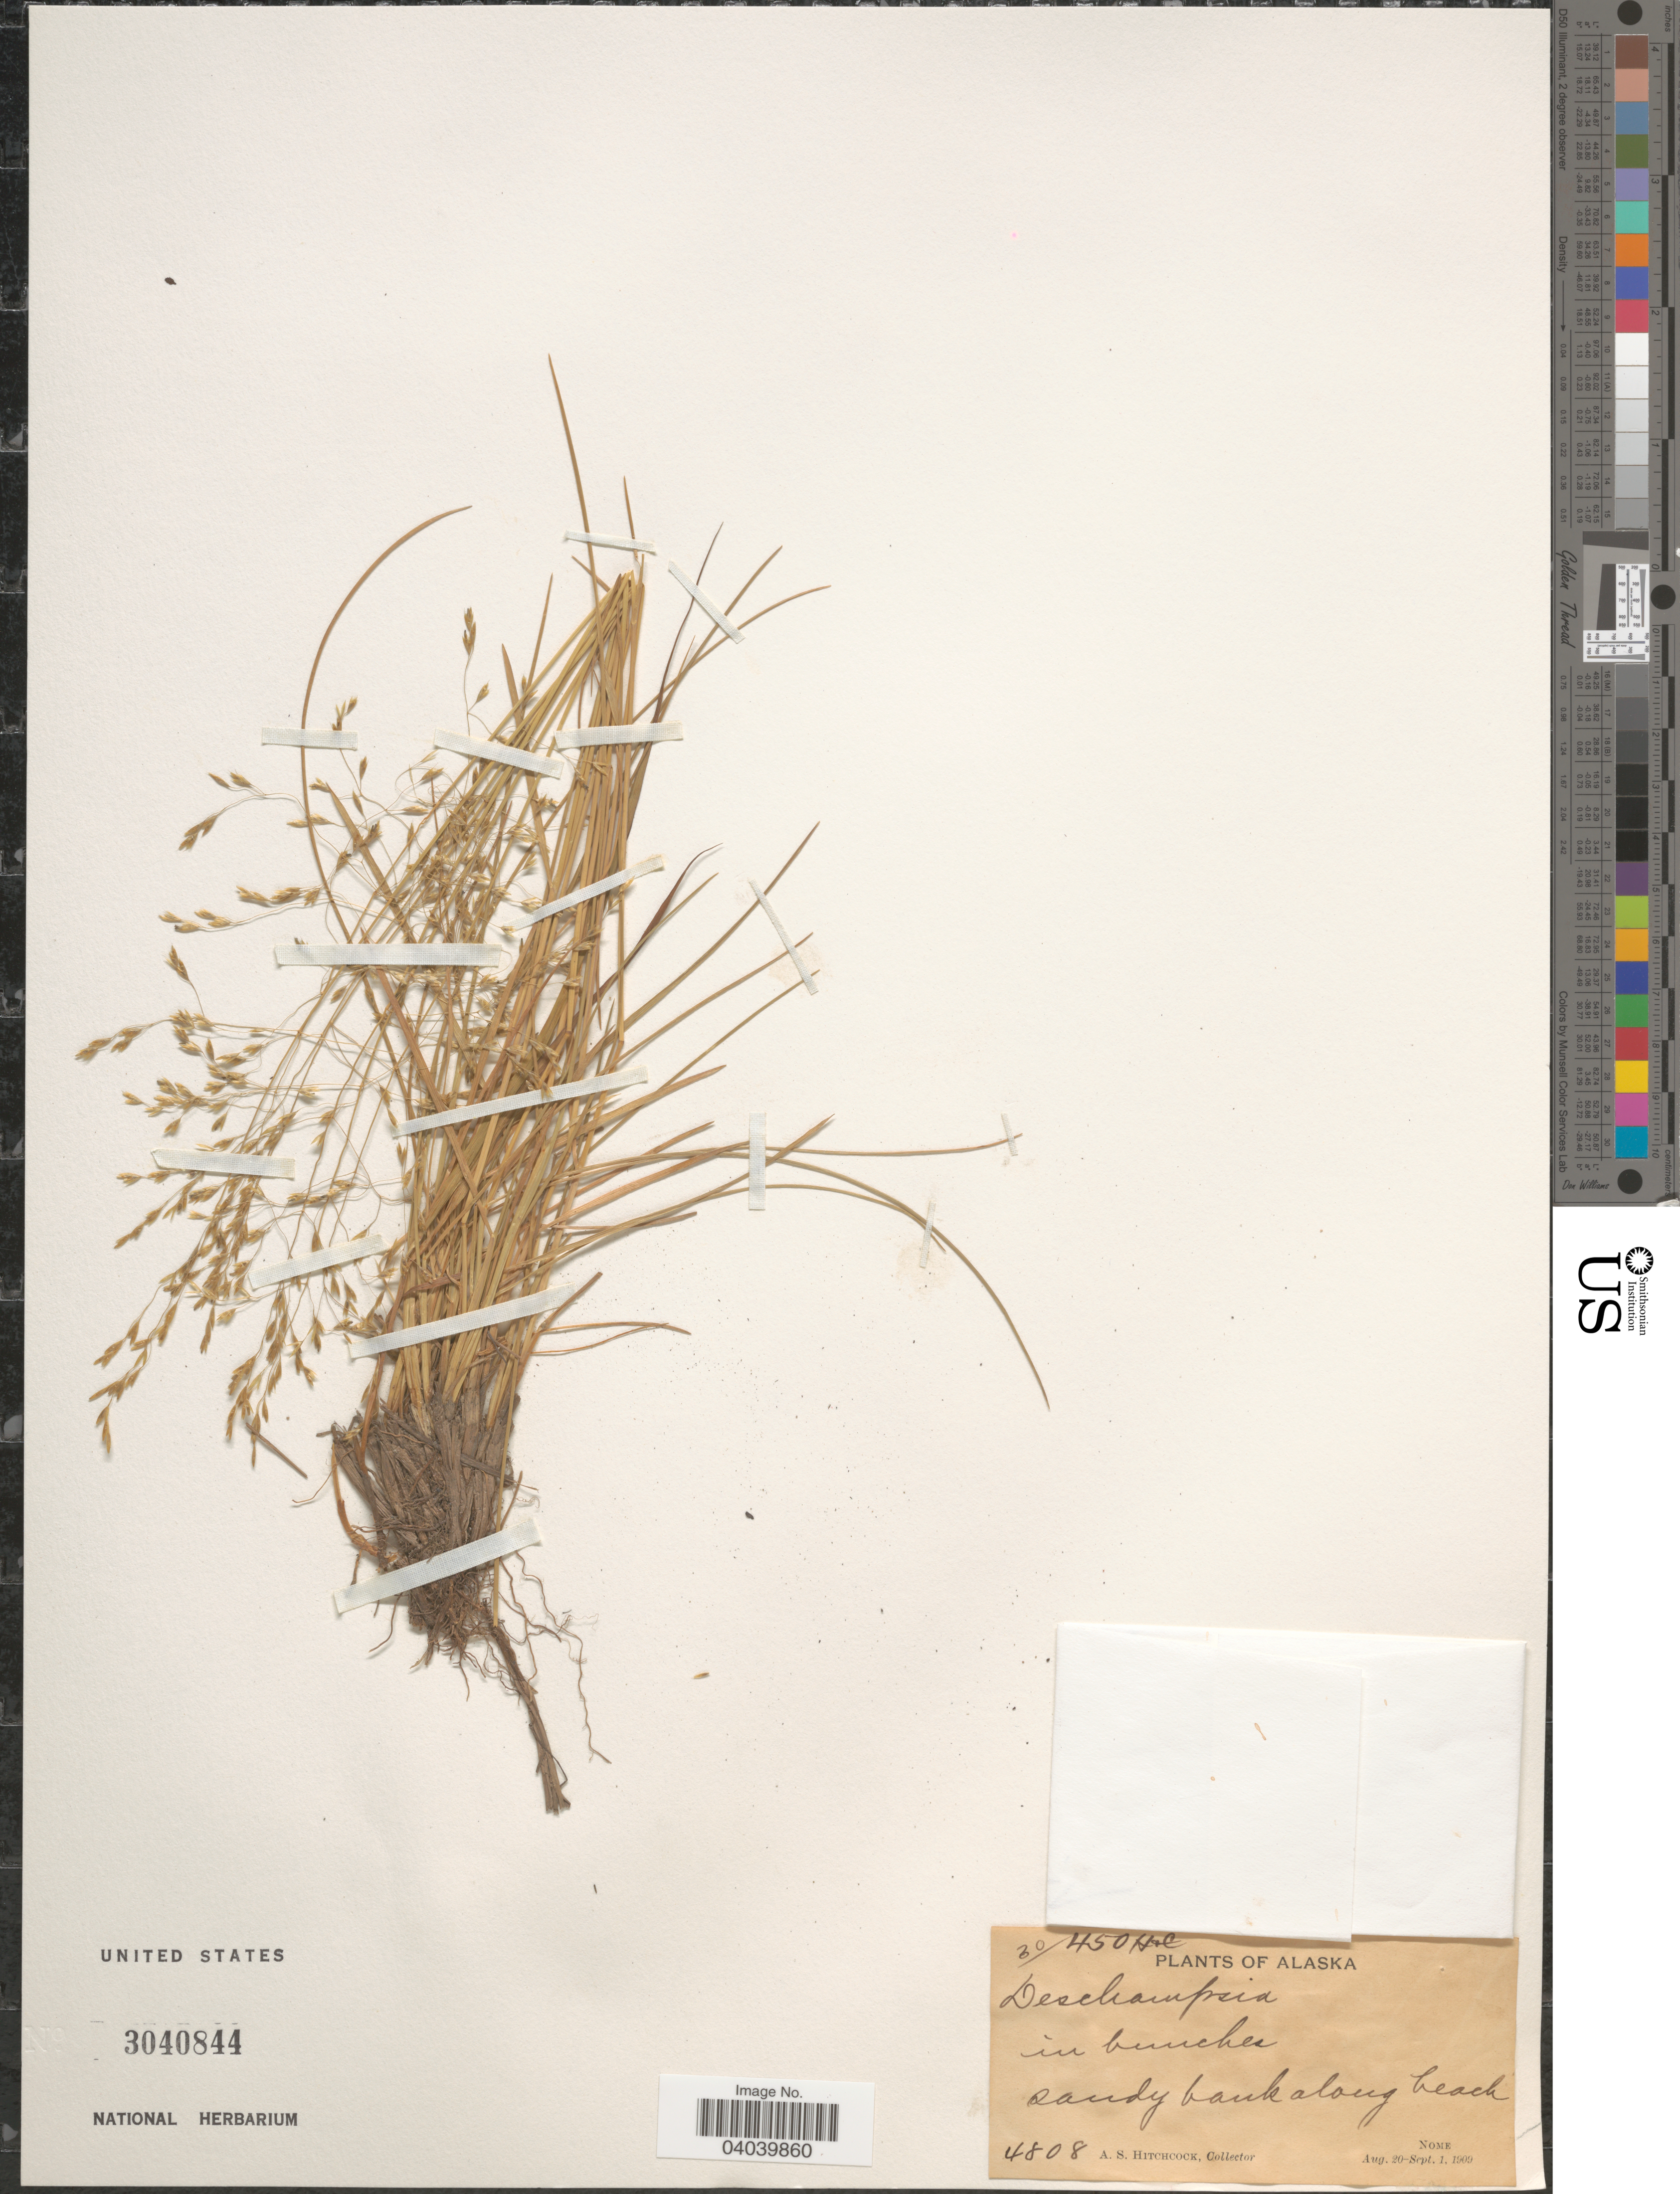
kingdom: Plantae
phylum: Tracheophyta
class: Liliopsida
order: Poales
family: Poaceae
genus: Deschampsia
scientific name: Deschampsia sp.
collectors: A. S. Hitchcock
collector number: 4808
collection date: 1909-08-20/1909-09-01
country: United States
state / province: Alaska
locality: Nome.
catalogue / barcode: US 3040844